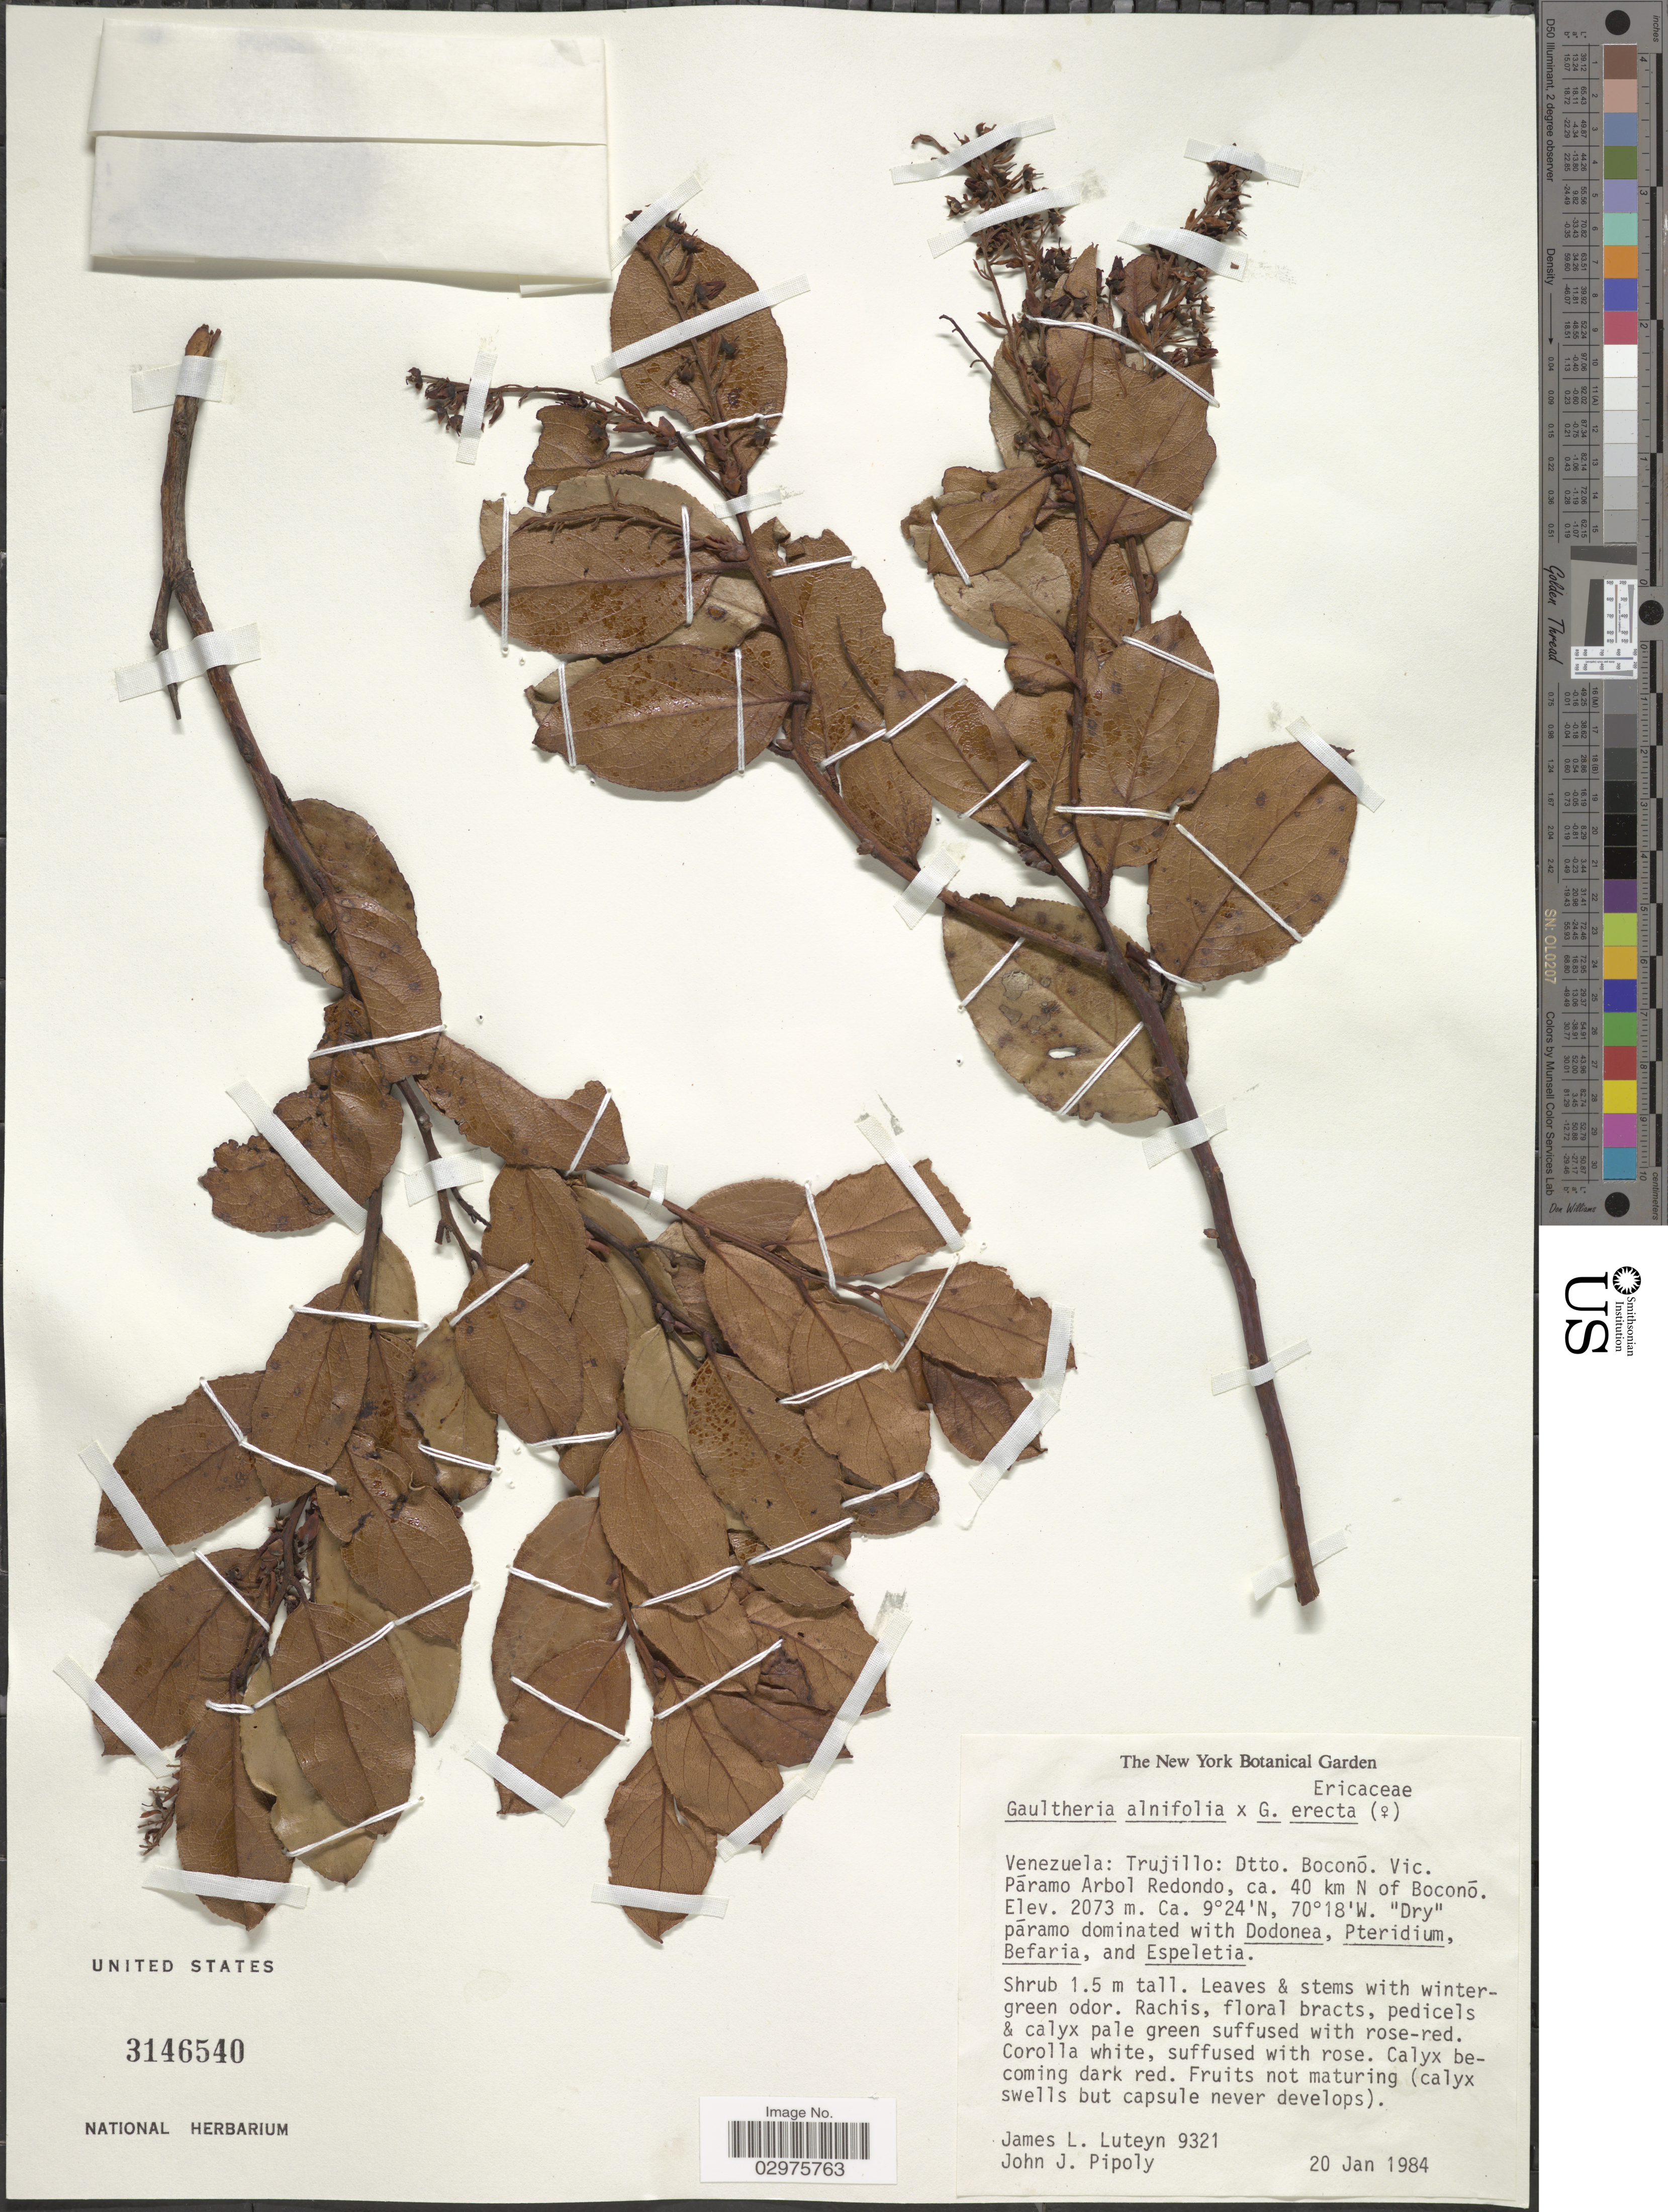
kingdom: Plantae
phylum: Tracheophyta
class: Magnoliopsida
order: Ericales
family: Ericaceae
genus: Gaultheria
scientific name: Gaultheria alnifolia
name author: (Dunal) A.C. Sm.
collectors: J. L. Luteyn & J. J. Pipoly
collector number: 9321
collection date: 1984-01-20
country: Venezuela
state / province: Trujillo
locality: Dtto. Boconó. Vic. Páramo Arbol Redondo, ca. 40 km N of Boconó.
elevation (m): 2073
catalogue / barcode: US 3146540